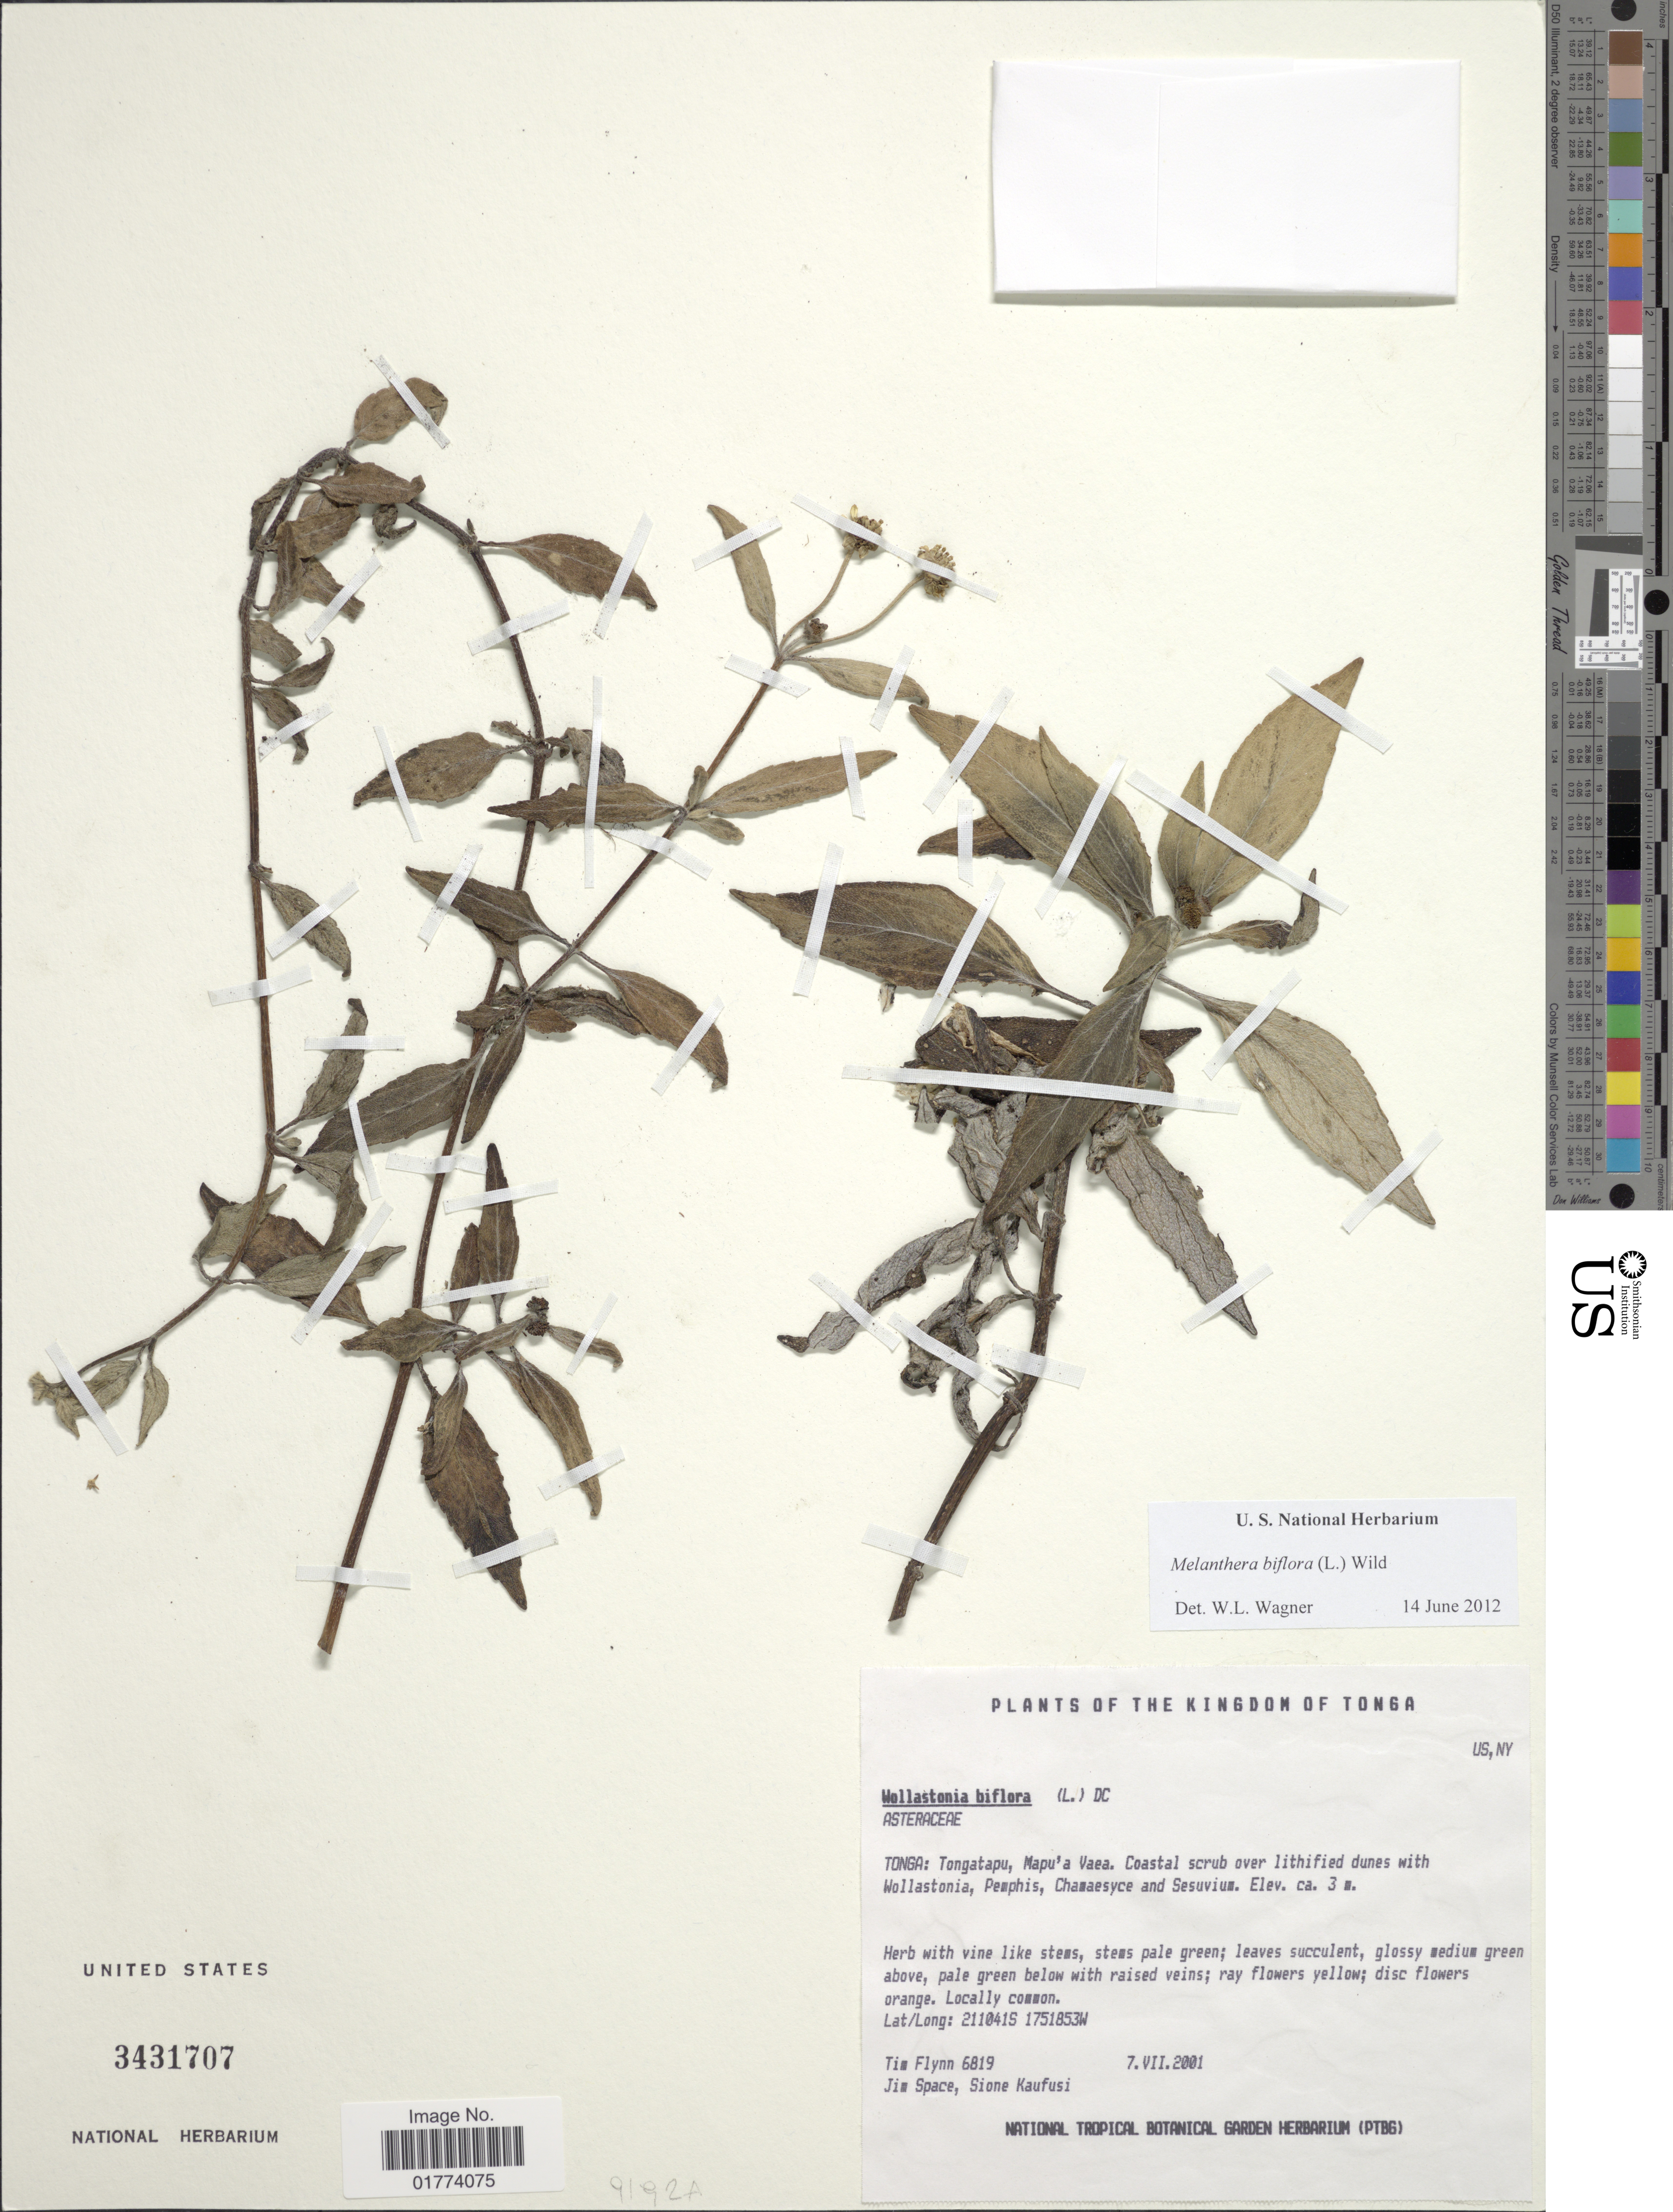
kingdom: Plantae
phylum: Tracheophyta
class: Magnoliopsida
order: Asterales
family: Asteraceae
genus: Wollastonia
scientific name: Wollastonia uniflora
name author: (Willd.) Orchard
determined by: Wagner, W. L., (BOT), Smithsonian Institution - National Museum of Natural History (UNITED STATES)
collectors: T. W. Flynn, J. Space & S. Kaufusi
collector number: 6819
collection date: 2001-07-07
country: Tonga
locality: Tongatapu, Mapu'Vaea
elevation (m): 3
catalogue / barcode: US 3431707